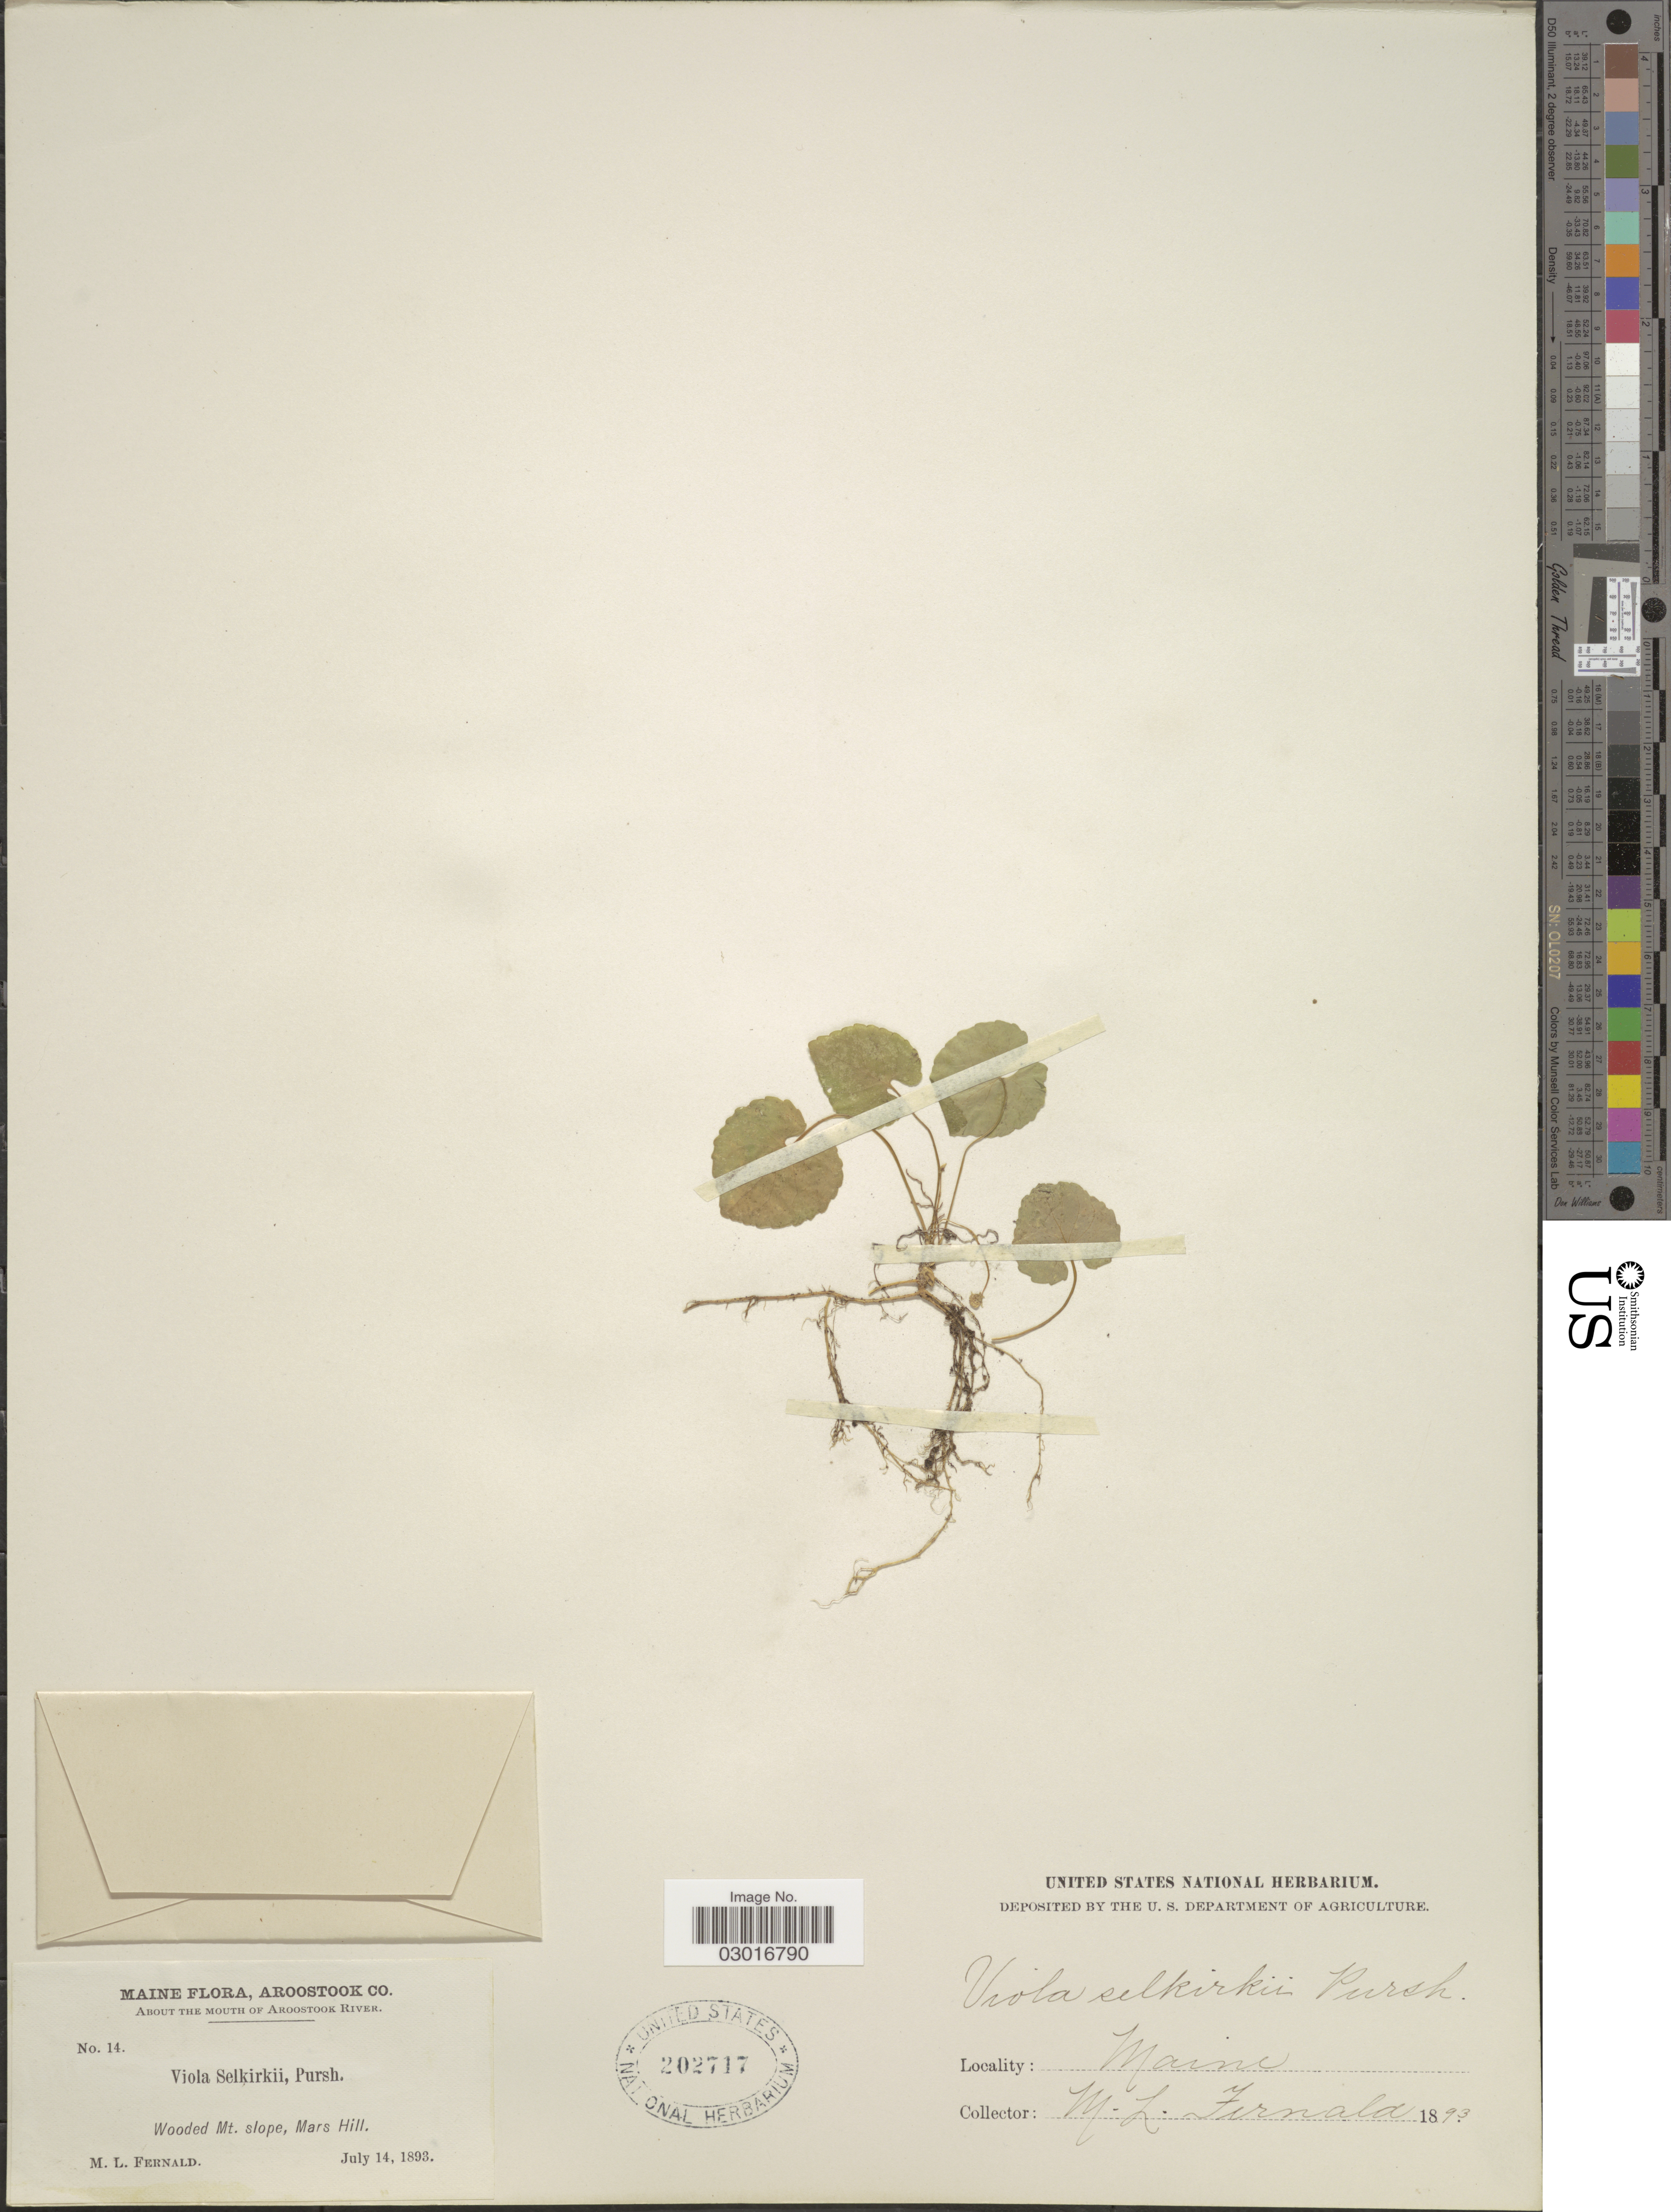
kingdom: Plantae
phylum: Tracheophyta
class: Magnoliopsida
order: Malpighiales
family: Violaceae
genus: Viola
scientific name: Viola selkirkii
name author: Pursh ex Goldie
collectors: M. L. Fernald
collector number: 14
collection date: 1893-07-14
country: United States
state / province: Maine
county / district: Aroostook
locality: About the mouth of Aroostook River. Wooded Mt. slope, Mars Hill.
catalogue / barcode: US 202717